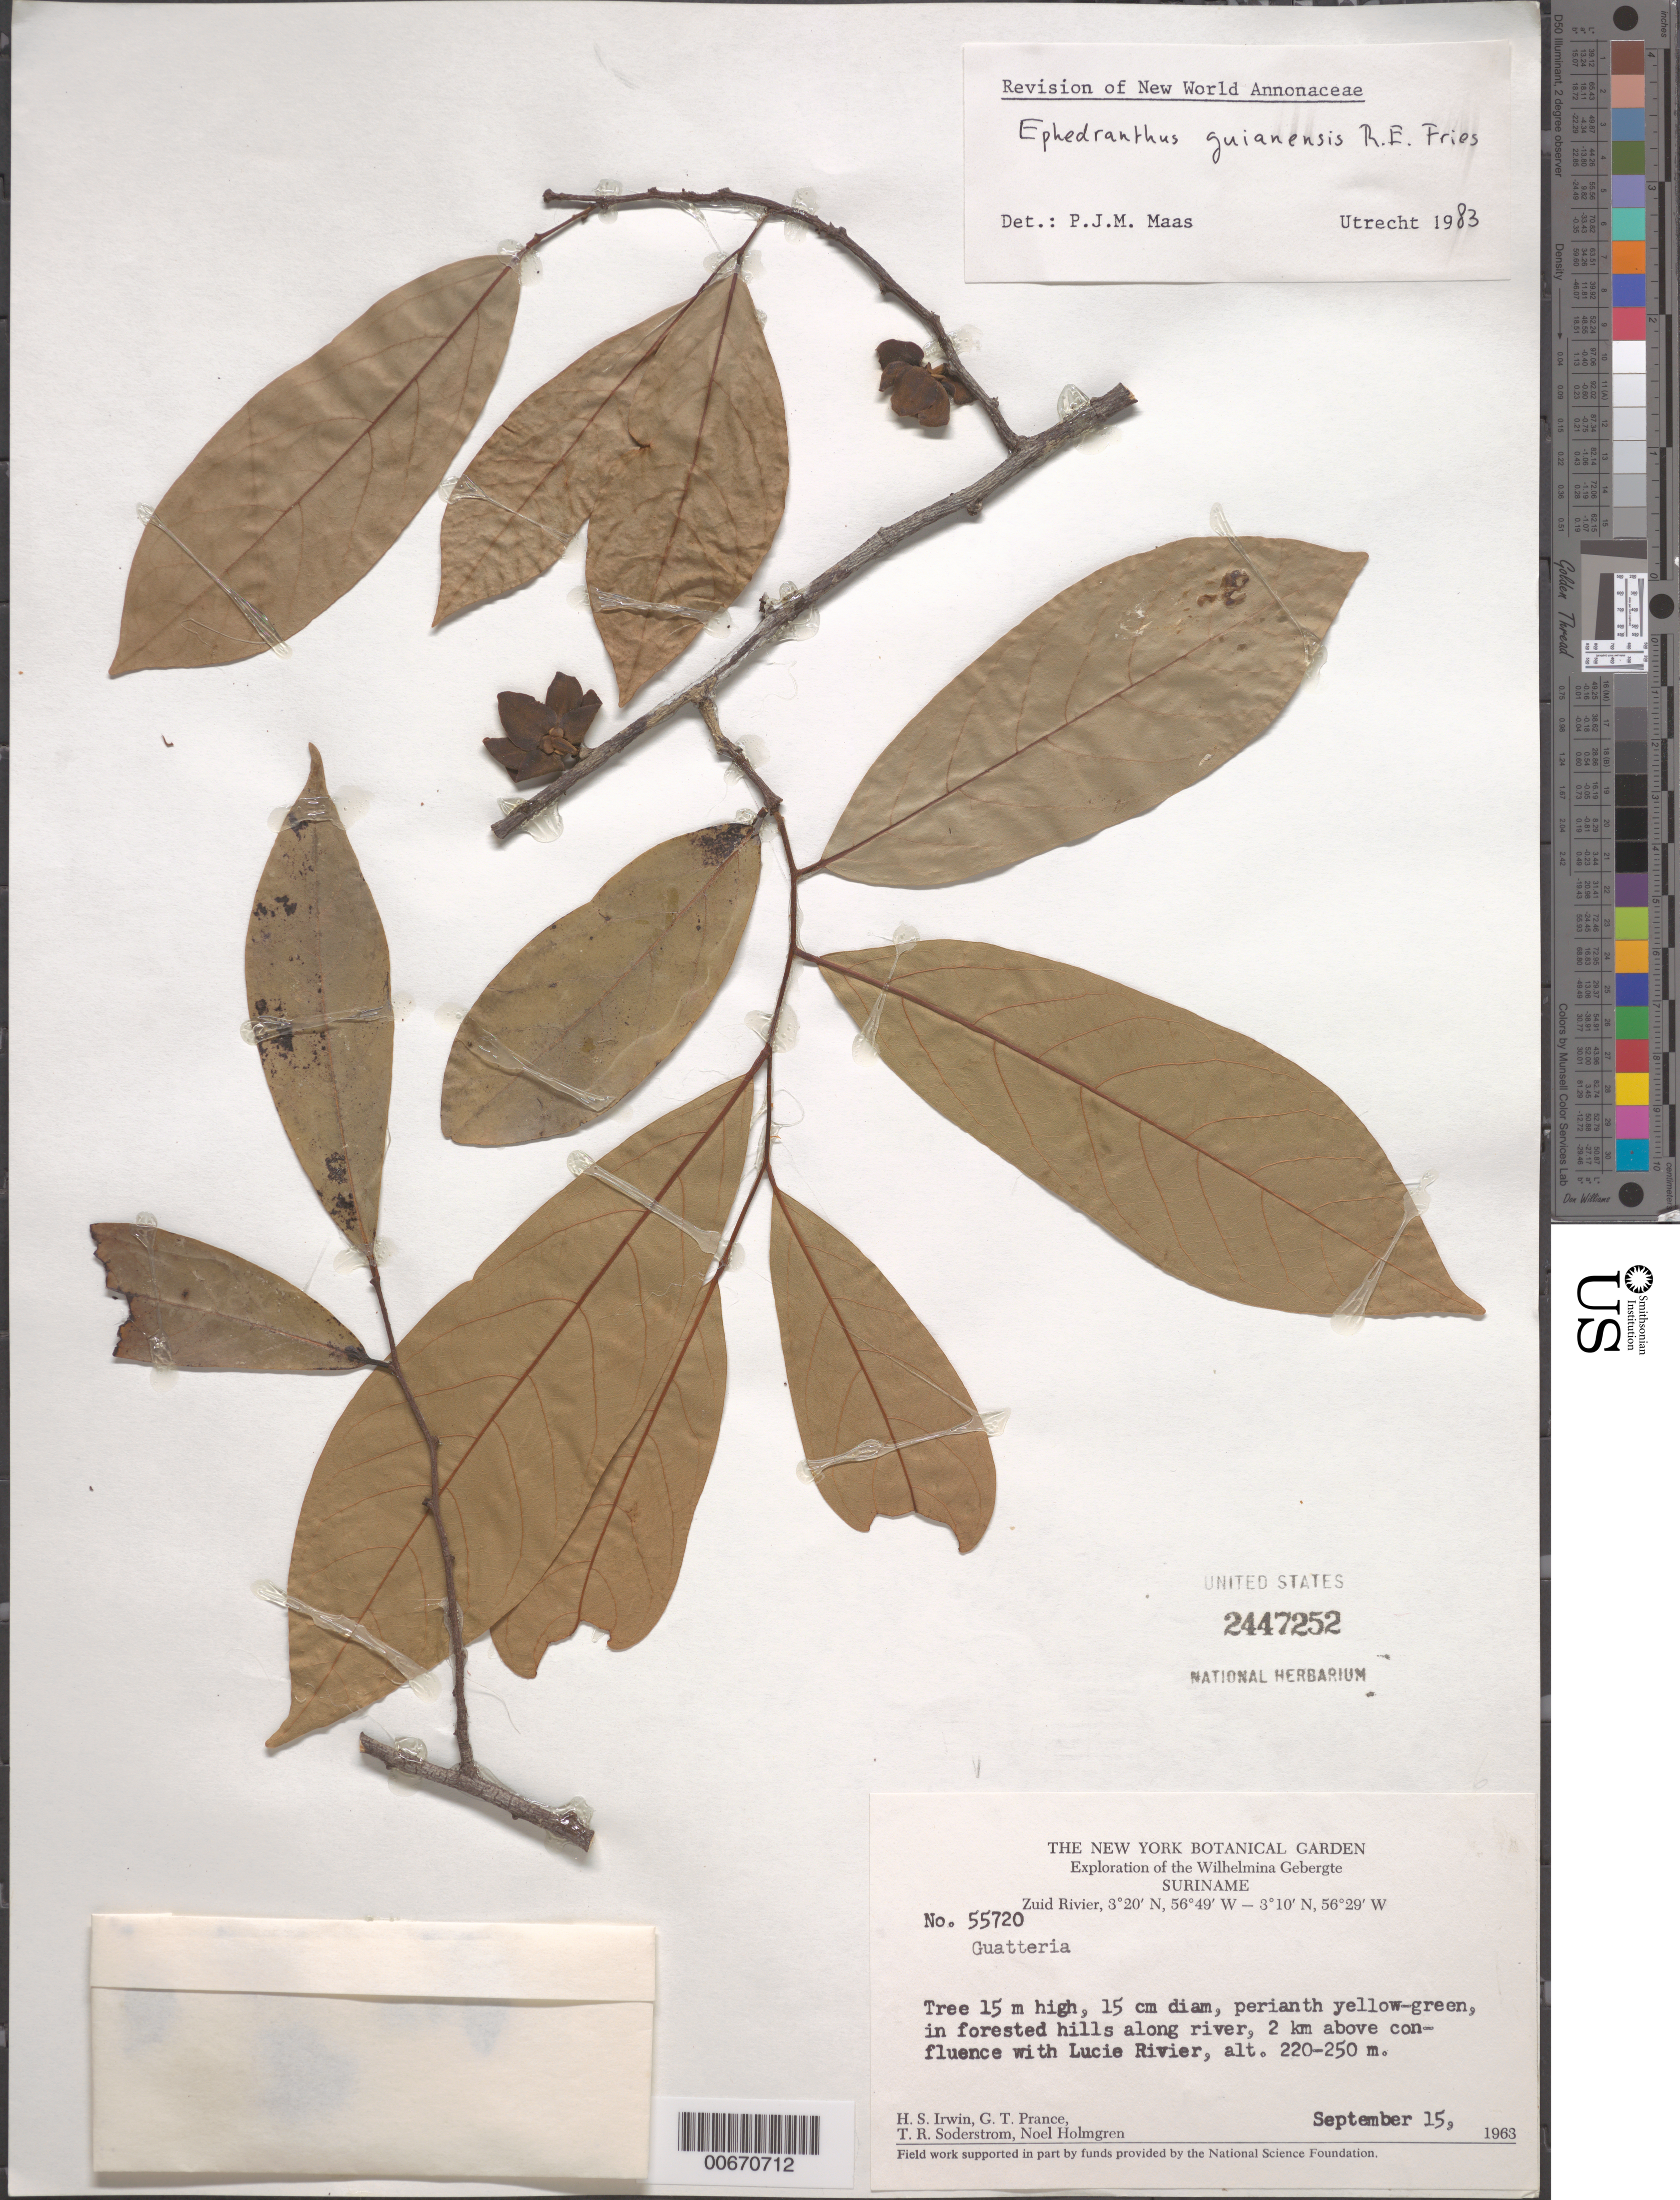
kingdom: Plantae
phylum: Tracheophyta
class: Magnoliopsida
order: Magnoliales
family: Annonaceae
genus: Ephedranthus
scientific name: Ephedranthus guianensis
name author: R.E. Fr.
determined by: Maas, Paul J. M.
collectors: H. Irwin, G. T. Prance, T. R. Soderstrom & N. H. Holmgren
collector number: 55720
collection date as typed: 15-Sep-63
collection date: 1963-09-15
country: Suriname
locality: Zuid River, 2 km above confluence with Lucie R., Wilhelmina Gebergte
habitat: Forested hills along river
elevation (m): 220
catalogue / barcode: US 2447252